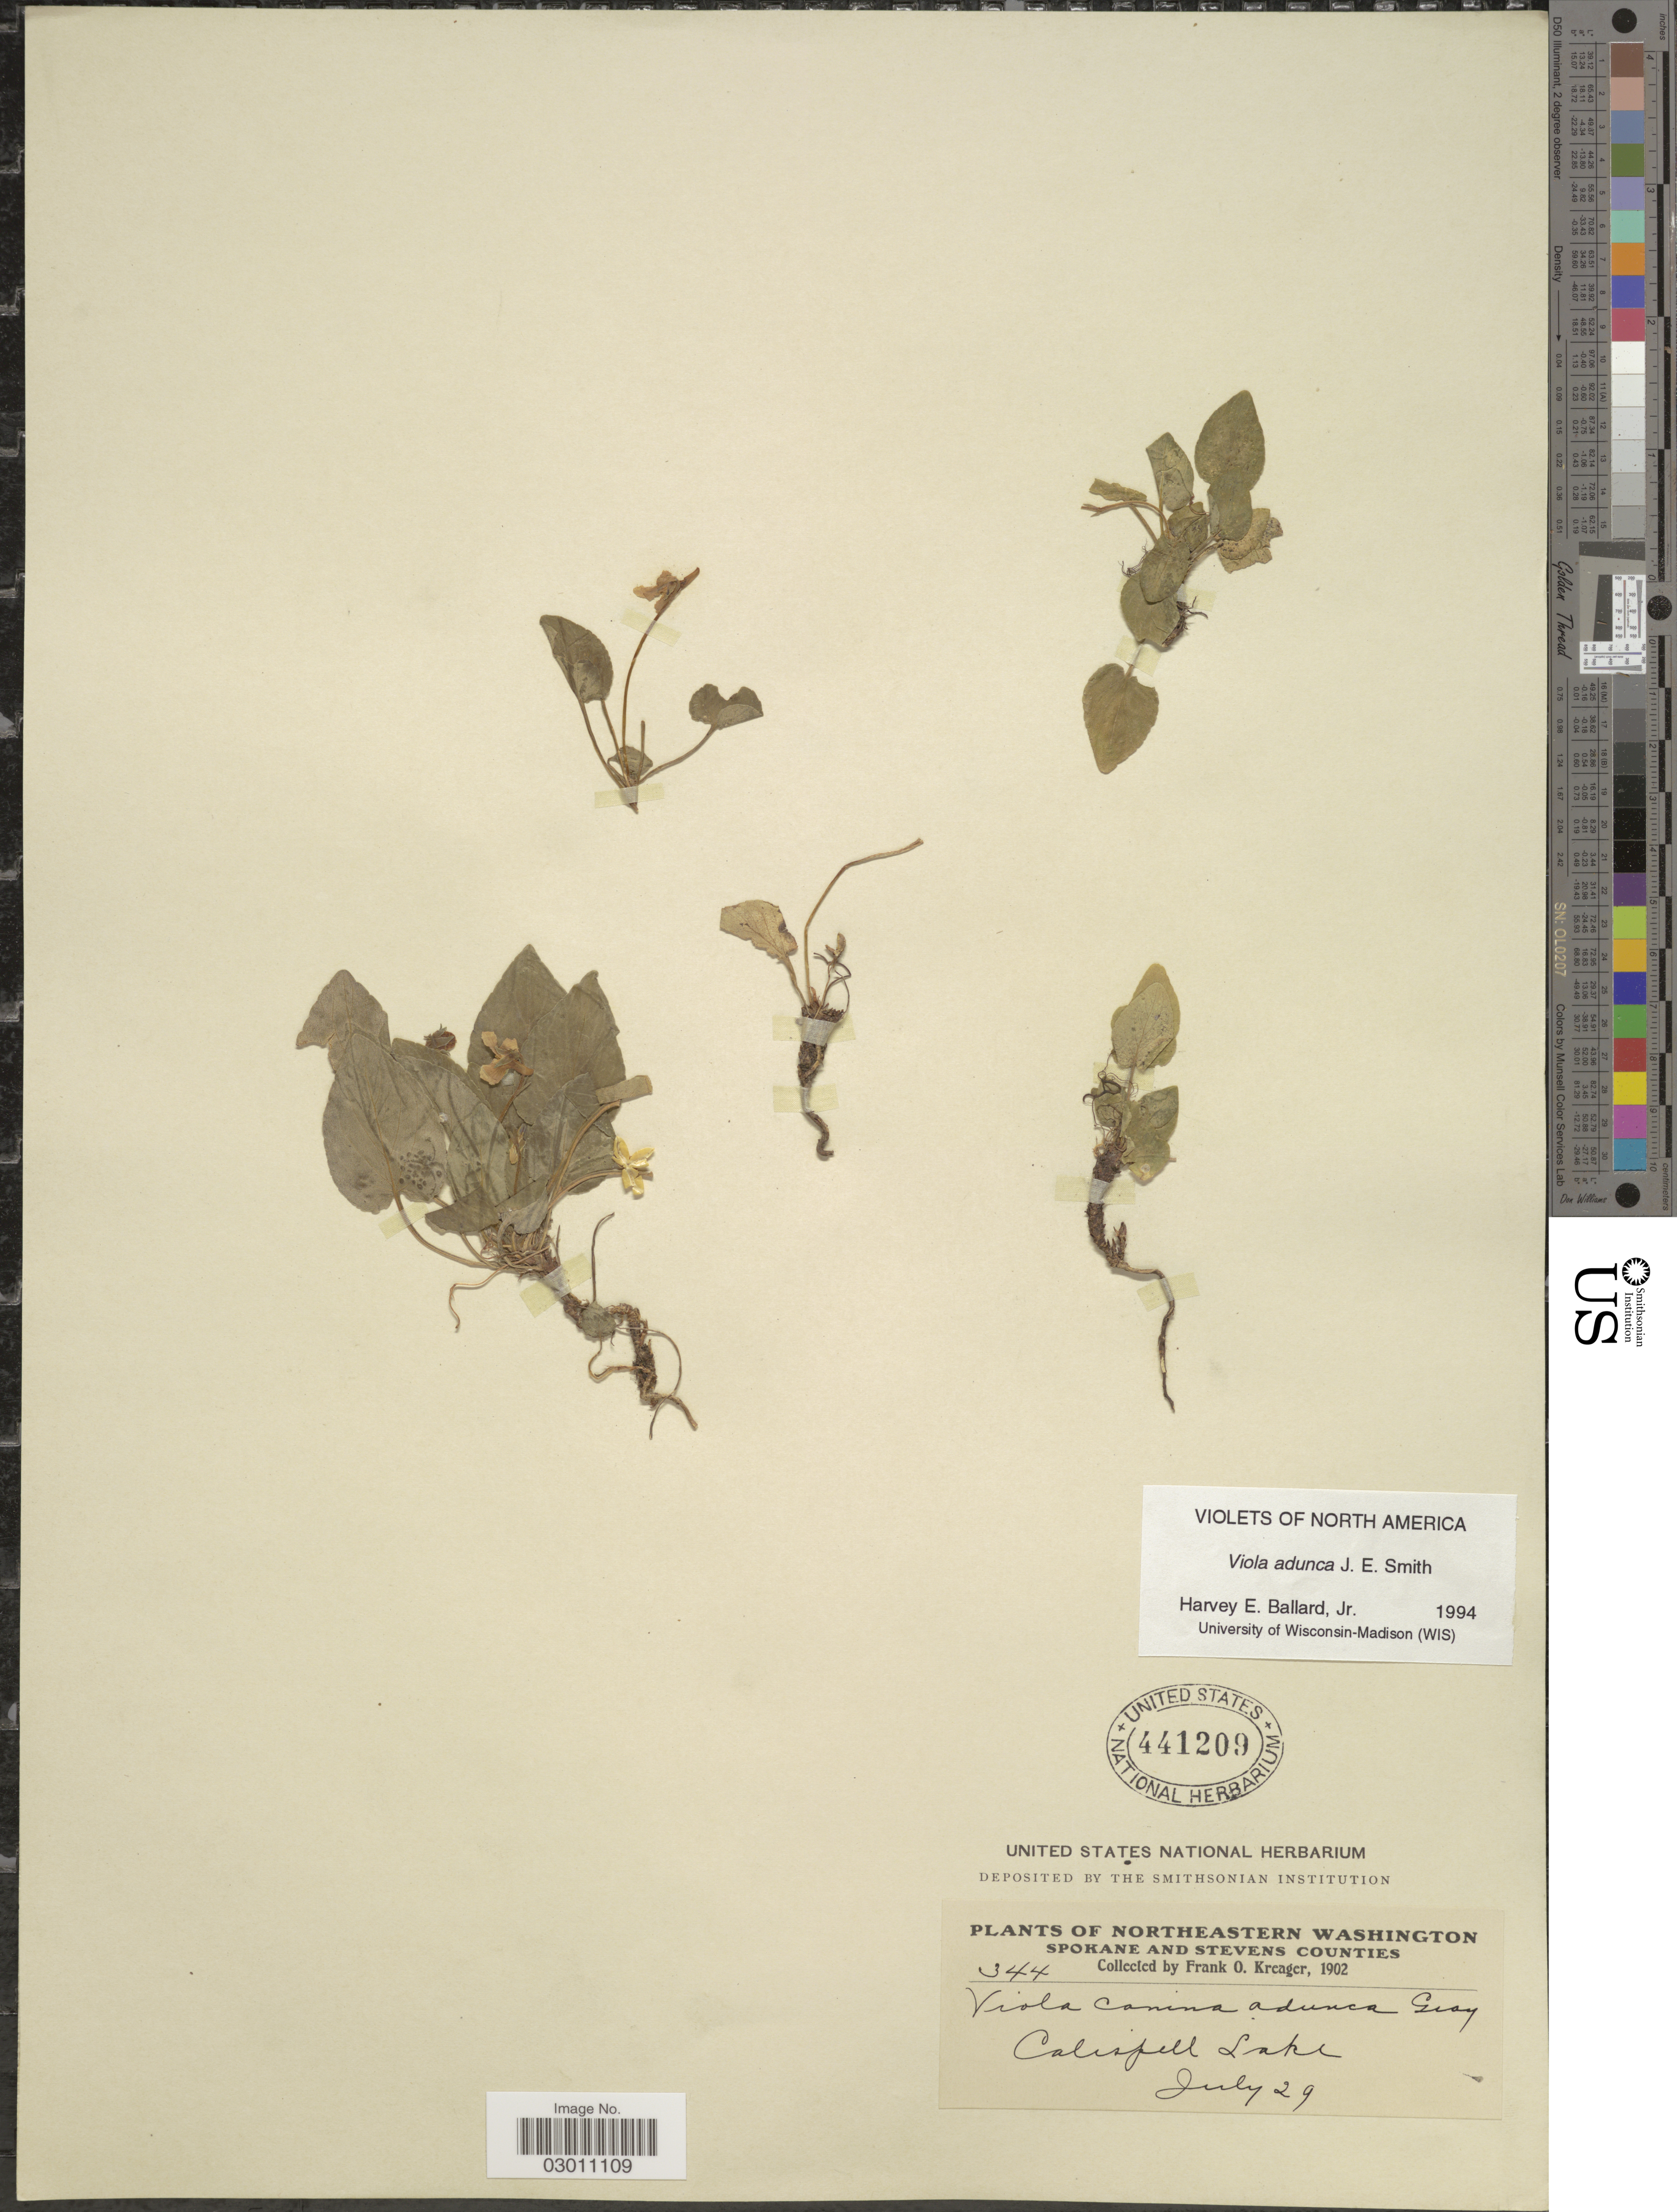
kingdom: Plantae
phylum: Tracheophyta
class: Magnoliopsida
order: Malpighiales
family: Violaceae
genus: Viola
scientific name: Viola adunca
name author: Sm.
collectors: F. Kreager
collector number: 344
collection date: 1902-07-29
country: United States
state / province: Washington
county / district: Spokane / Stevens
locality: Northeastern Washington. Spokane and Stevens Counties. Calispell Lake.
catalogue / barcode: US 441209